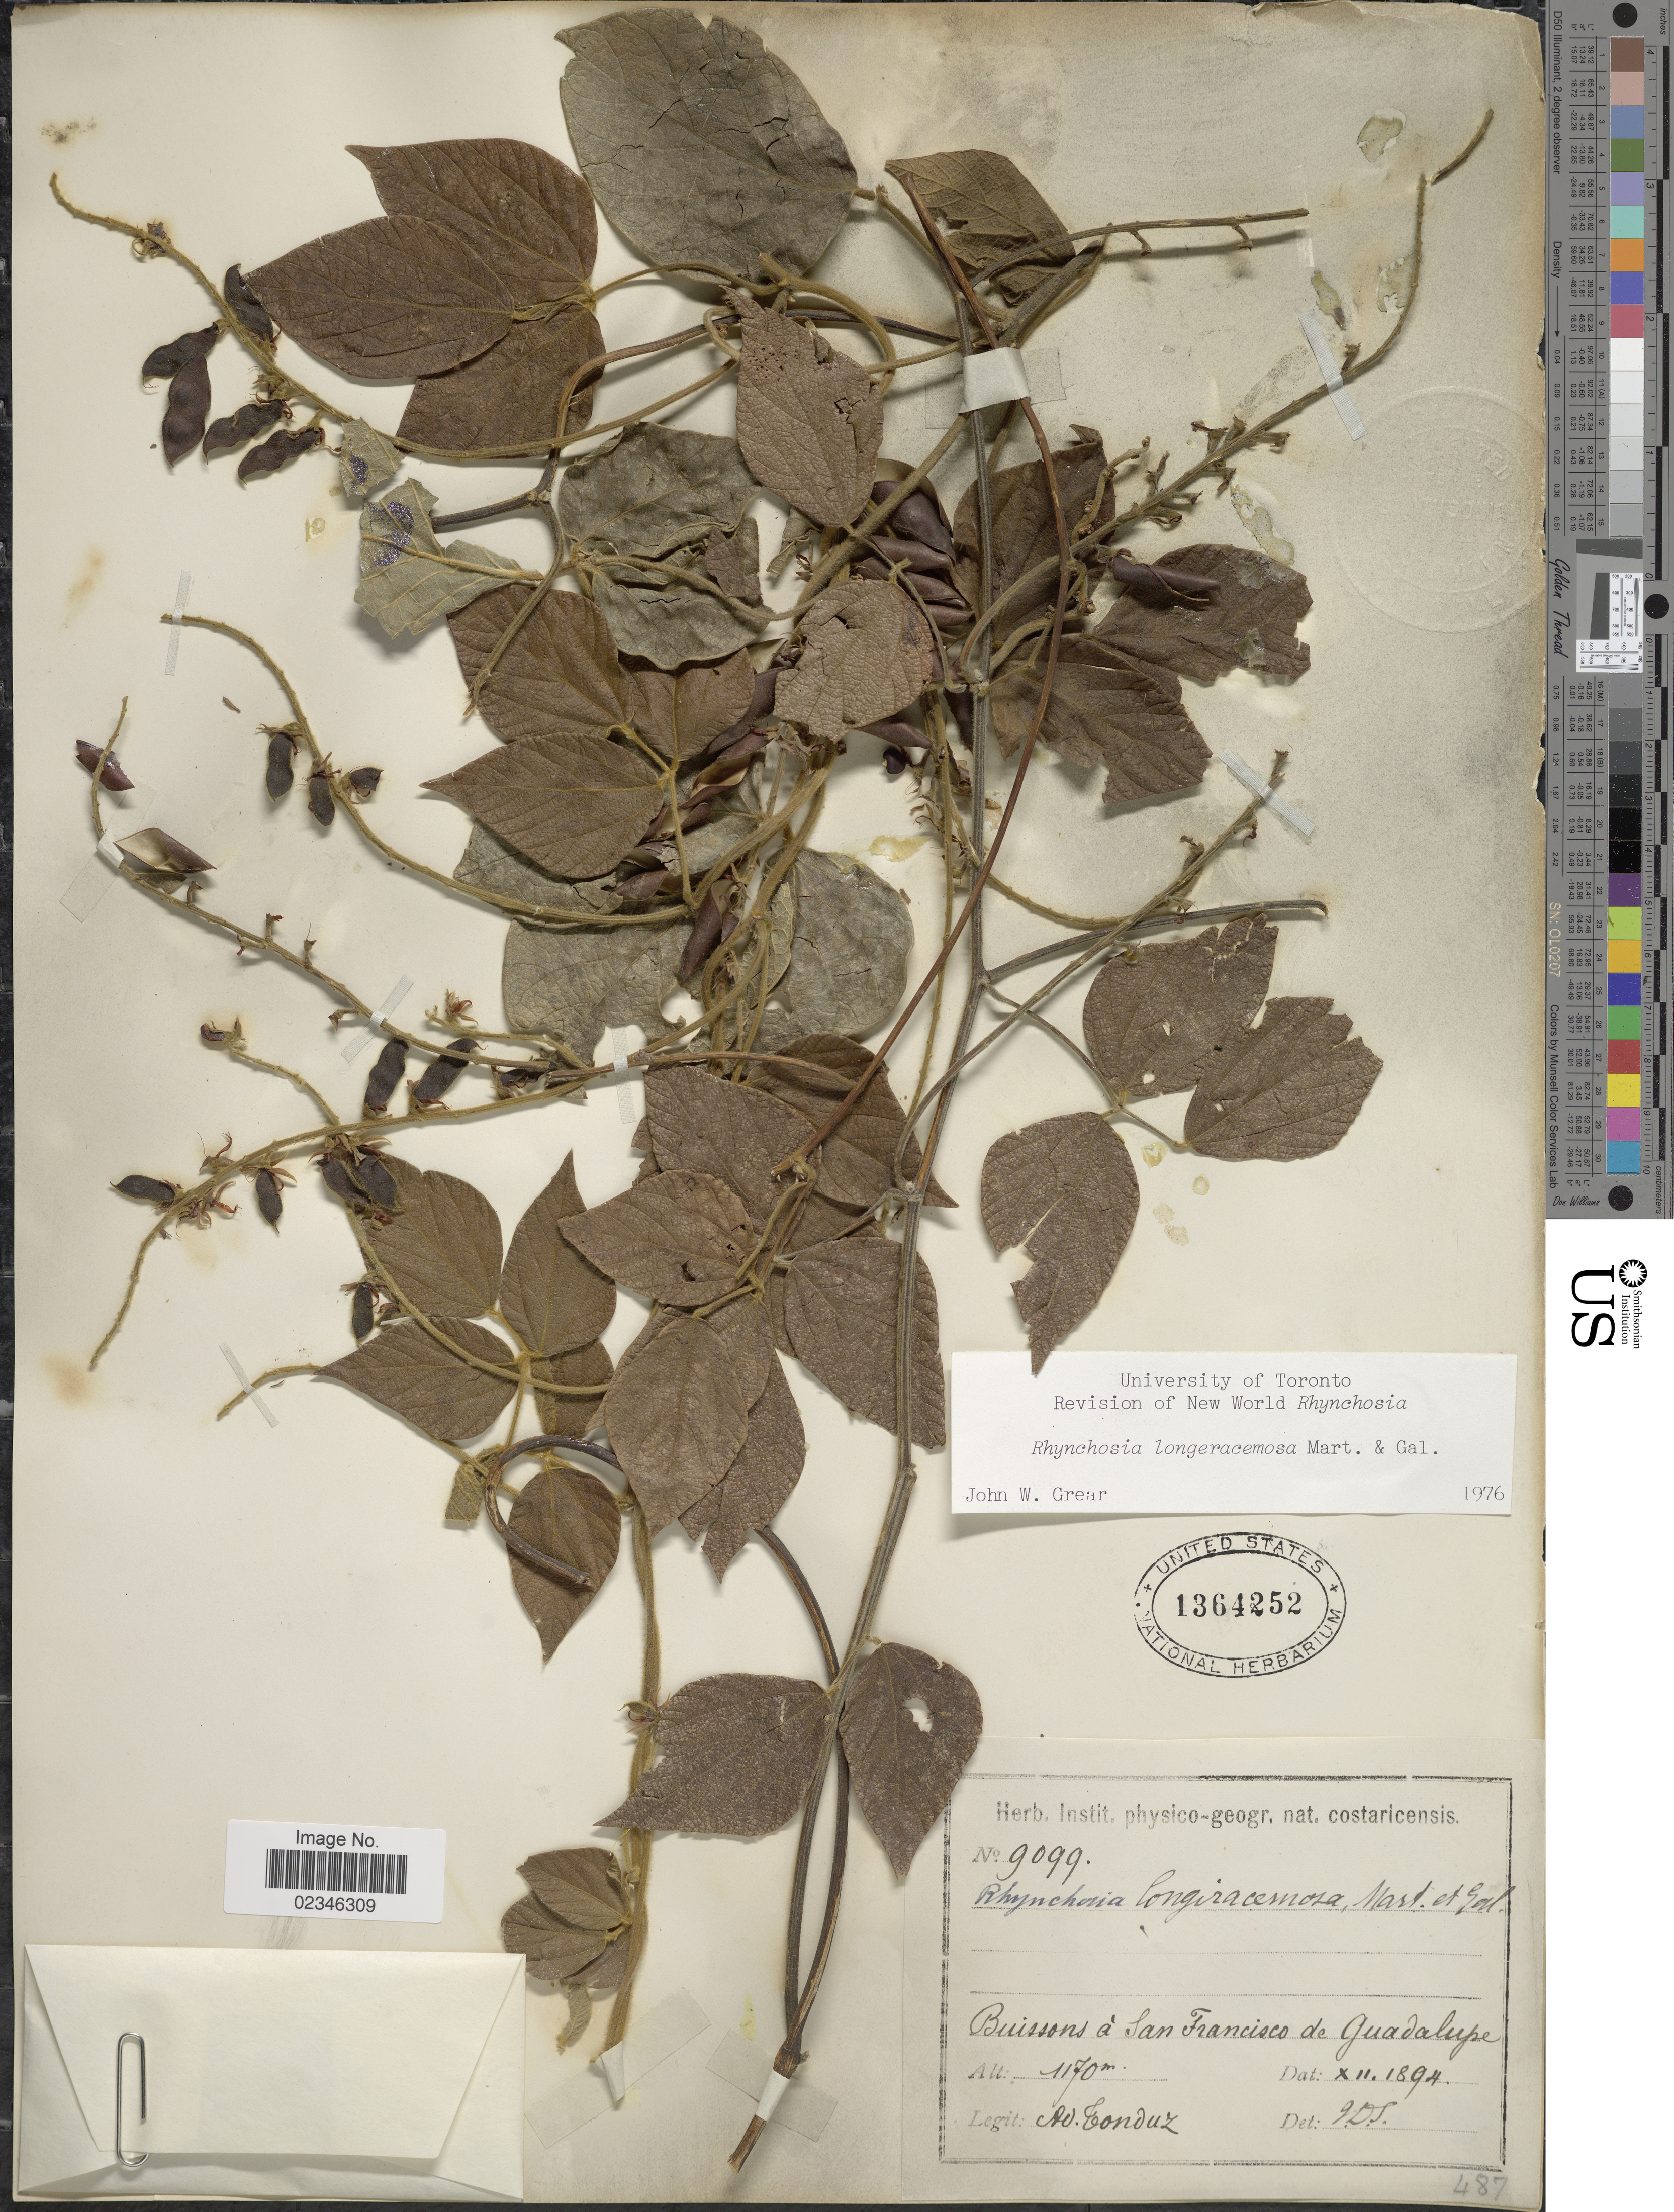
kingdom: Plantae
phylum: Tracheophyta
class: Magnoliopsida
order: Fabales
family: Fabaceae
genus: Rhynchosia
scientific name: Rhynchosia longeracemosa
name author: M. Martens & Galeotti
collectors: A. Tonduz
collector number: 9099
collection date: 1894-12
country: Costa Rica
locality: Buissons á San Francisco de Guadalupe.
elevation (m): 1170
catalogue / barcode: US 1364252